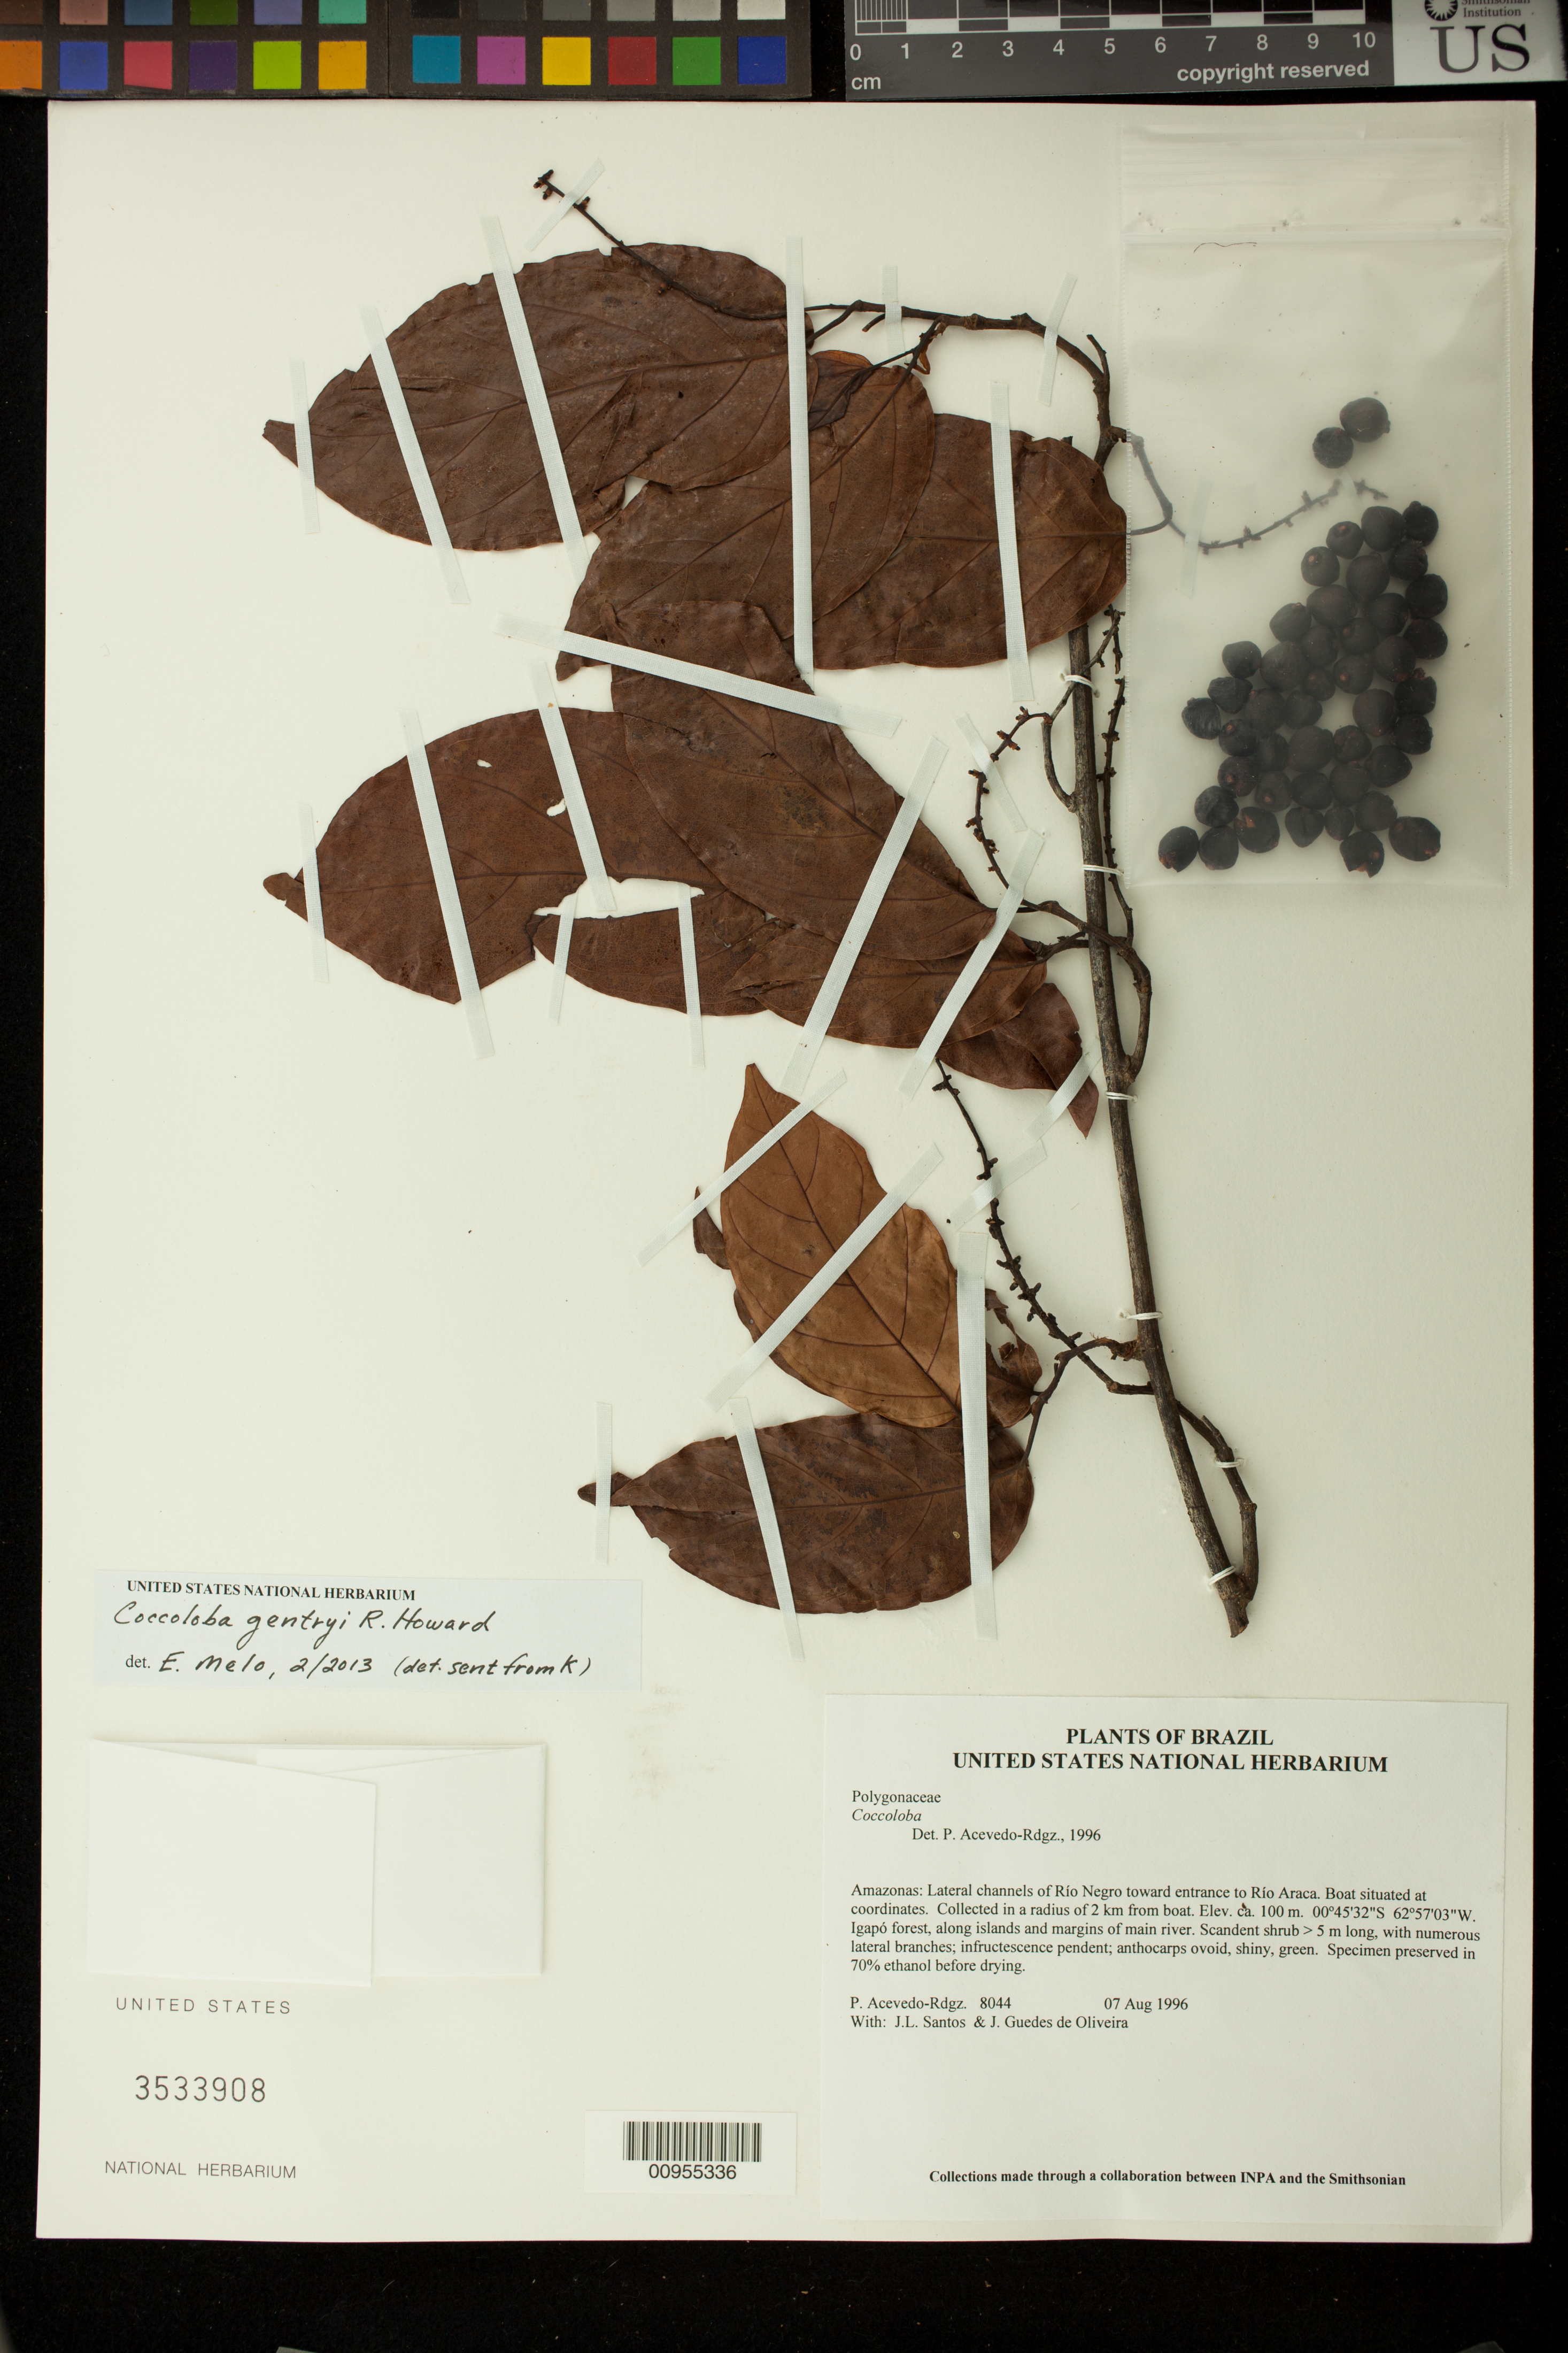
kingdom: Plantae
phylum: Tracheophyta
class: Magnoliopsida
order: Caryophyllales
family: Polygonaceae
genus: Coccoloba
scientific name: Coccoloba gentryi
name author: R.A. Howard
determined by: Melo, Efigenica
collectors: P. Acevedo-Rodr., J. L. Santos & J. Guedes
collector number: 8044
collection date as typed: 07 Aug 1996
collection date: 1996-08-07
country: Brazil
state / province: Amazonas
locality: Amazonas: Lateral channels of Río Negro toward entrance to Río Araca. Boat situated at coordinates. Collected in a radius of 2 km from boat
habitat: Igapó forest, along islands and margins of main river.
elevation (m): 100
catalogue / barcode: US 3533908